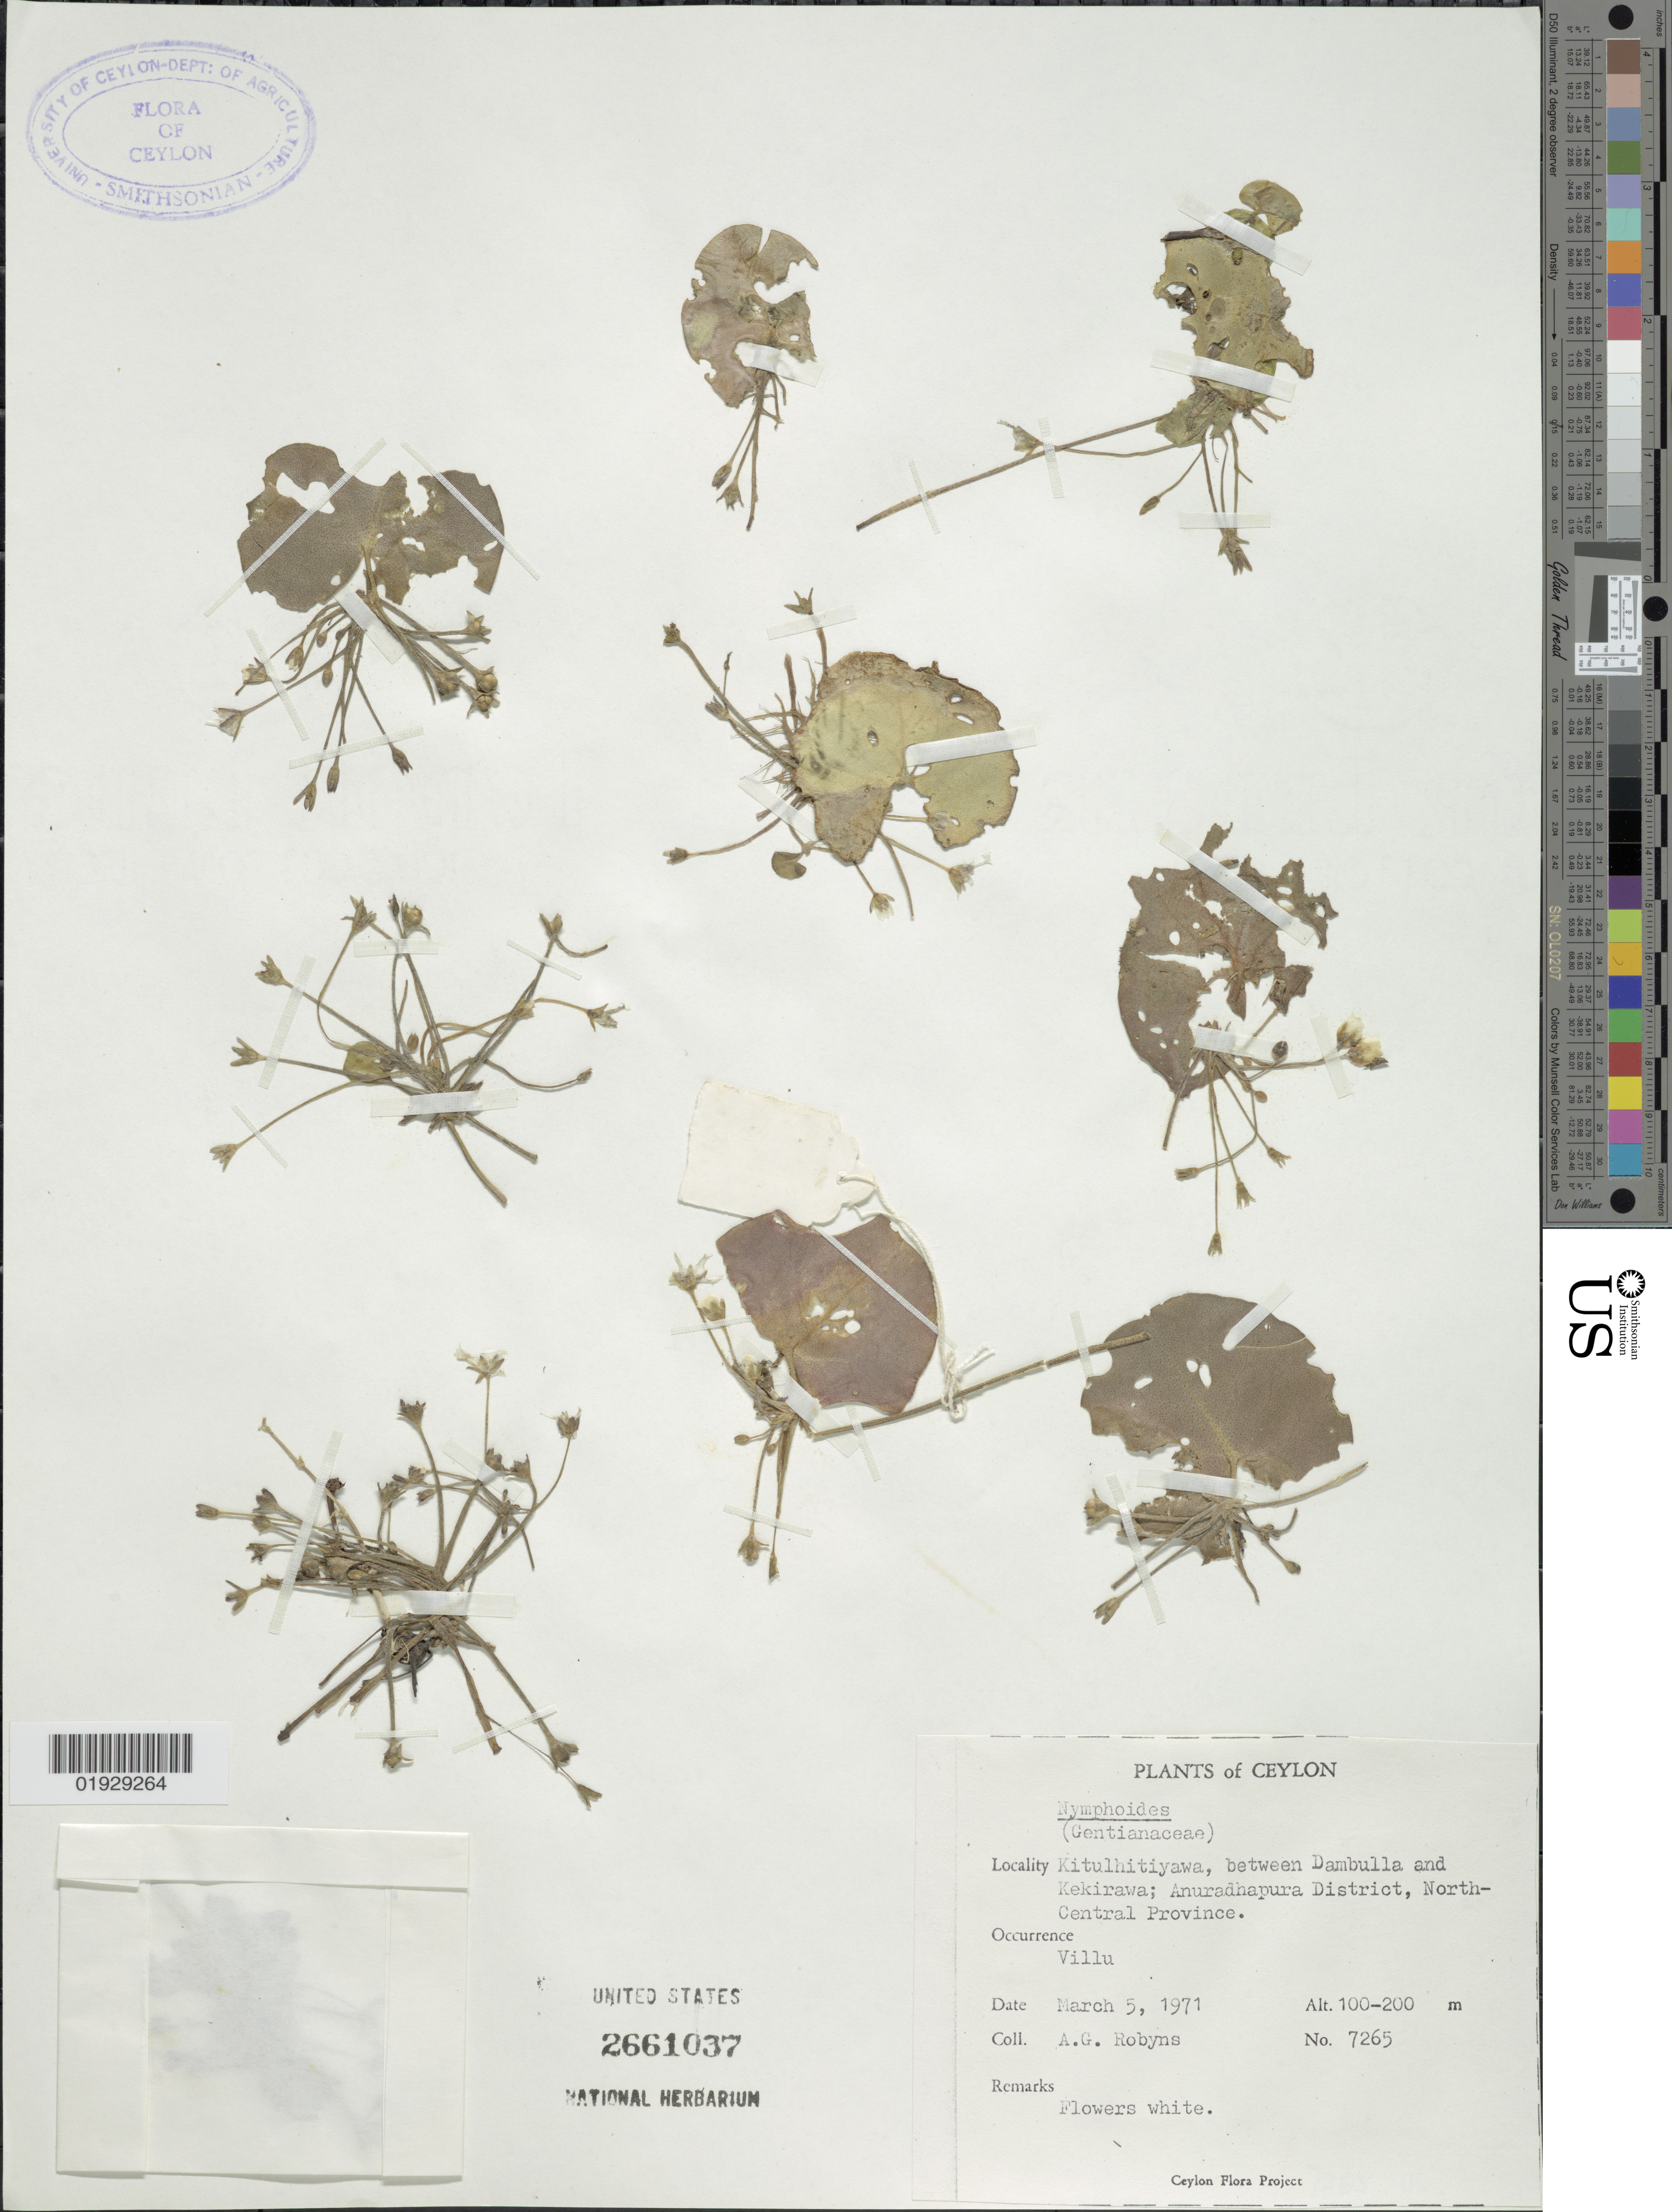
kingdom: Plantae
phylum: Tracheophyta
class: Magnoliopsida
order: Asterales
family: Menyanthaceae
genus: Nymphoides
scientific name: Nymphoides sp.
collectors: A. Robyns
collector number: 7265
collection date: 1971-03-05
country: Sri Lanka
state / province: North Central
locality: Ceylon. Kitulhitiyawa, between Dambulla and Kekirawa; Anuradhapura District, North-Central Province. Villu.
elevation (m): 100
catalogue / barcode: US 2661037